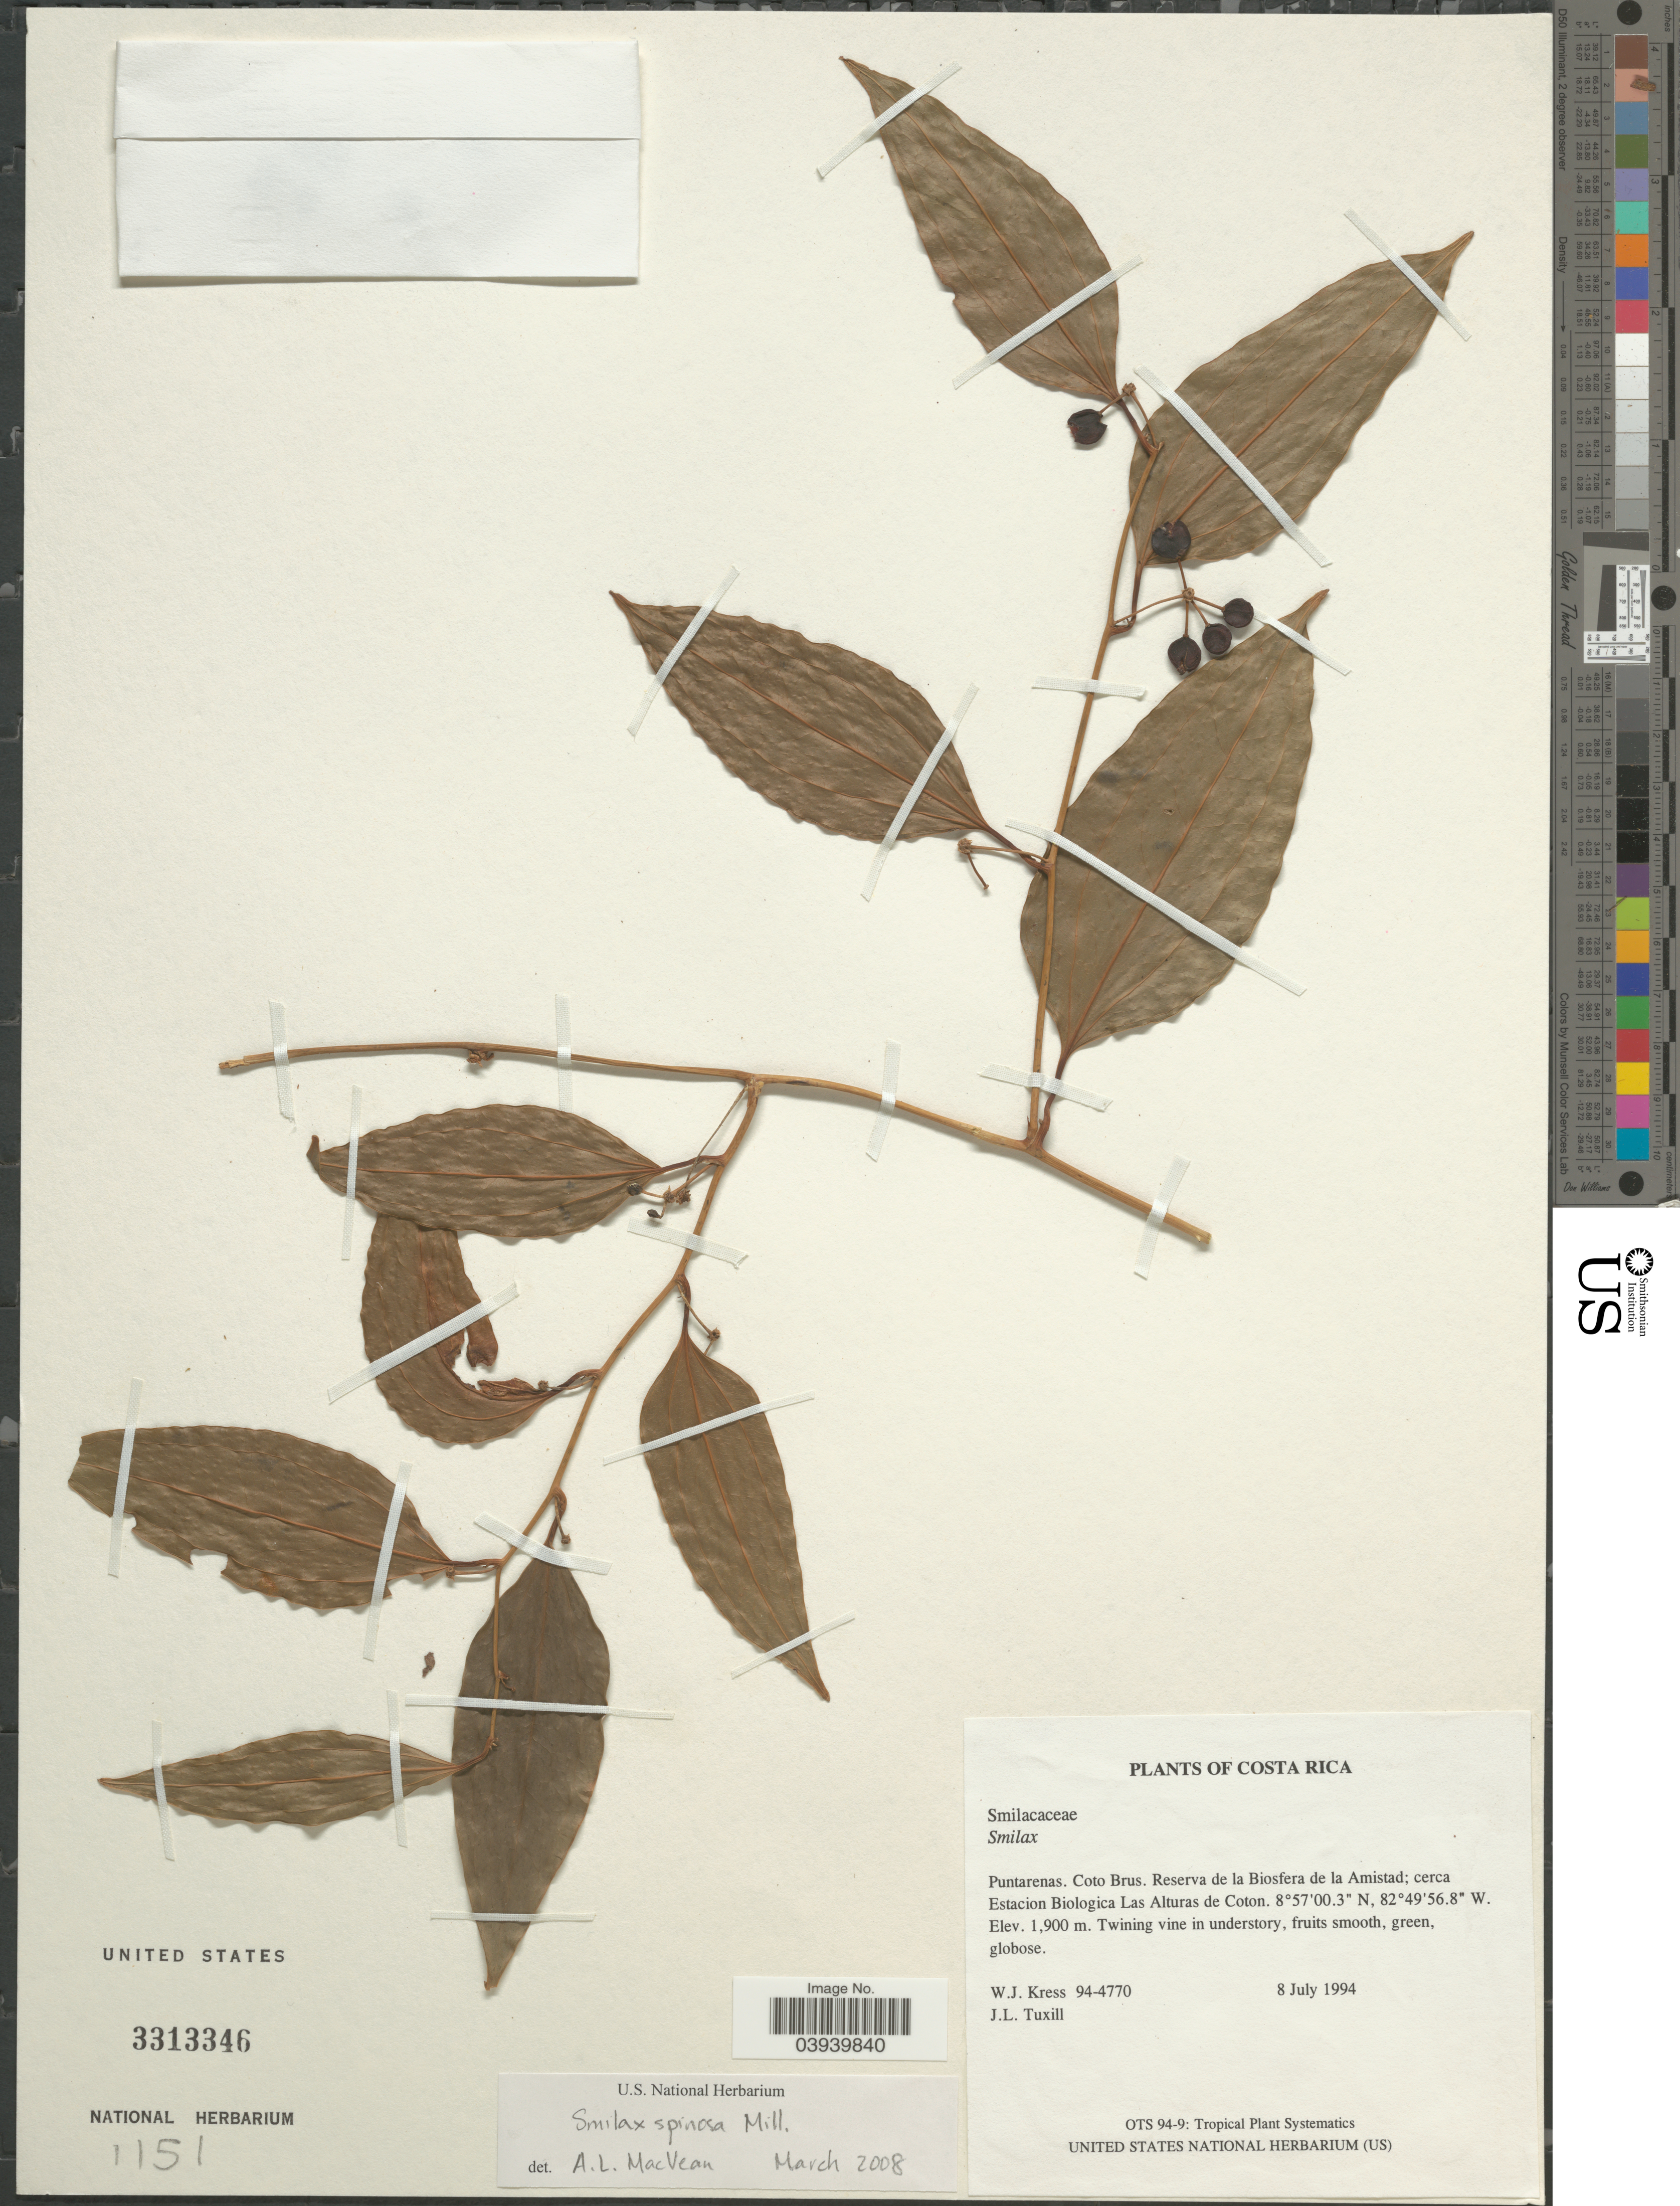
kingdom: Plantae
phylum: Tracheophyta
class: Liliopsida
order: Liliales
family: Smilacaceae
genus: Smilax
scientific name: Smilax spinosa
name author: Mill.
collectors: W. J. Kress & J. L. Tuxill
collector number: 94-4770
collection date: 1994-07-08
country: Costa Rica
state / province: Puntarenas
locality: Coto Brus. Reserva de la Biosfera de la Amistad; cerca Estacion Biologica Las Alturas de Coton.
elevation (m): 1900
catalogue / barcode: US 3313346